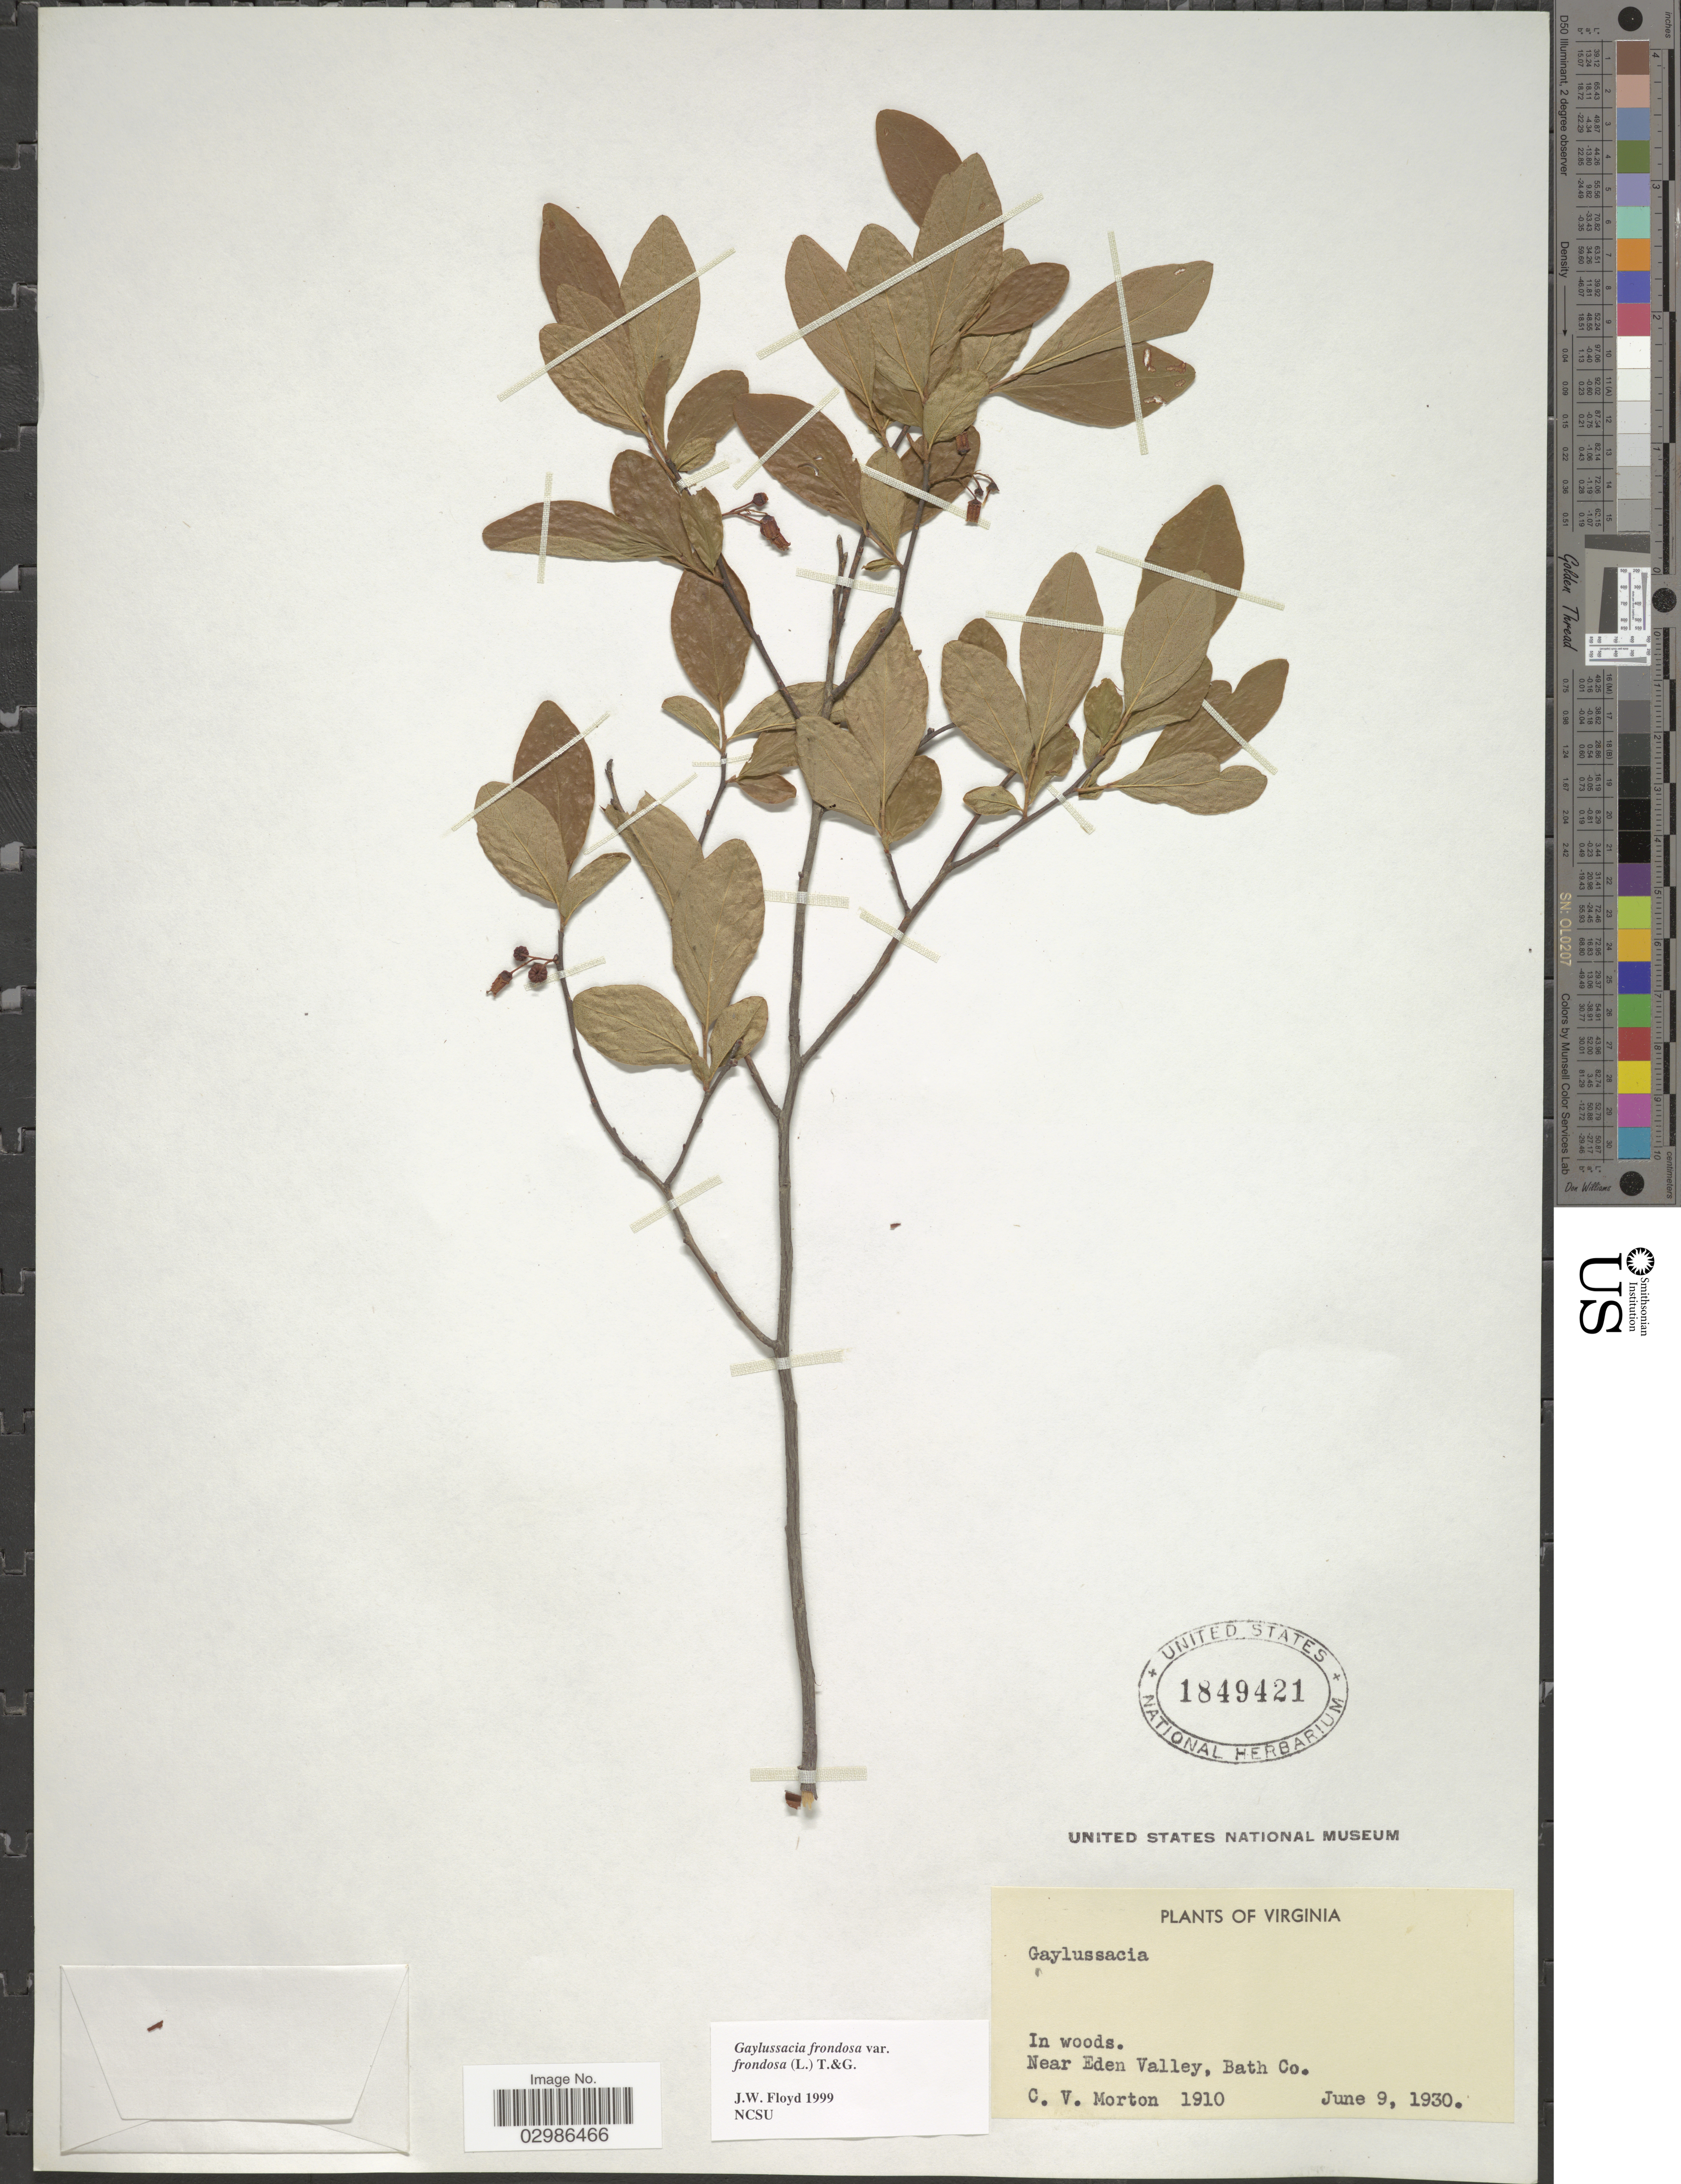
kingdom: Plantae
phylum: Tracheophyta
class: Magnoliopsida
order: Ericales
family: Ericaceae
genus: Gaylussacia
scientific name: Gaylussacia frondosa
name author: (L.) Torr. & A. Gray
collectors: C. V. Morton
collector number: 1910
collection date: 1930-06-09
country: United States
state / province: Virginia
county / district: Bath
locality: Near Eden Valley, Bath Co.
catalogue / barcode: US 1849421